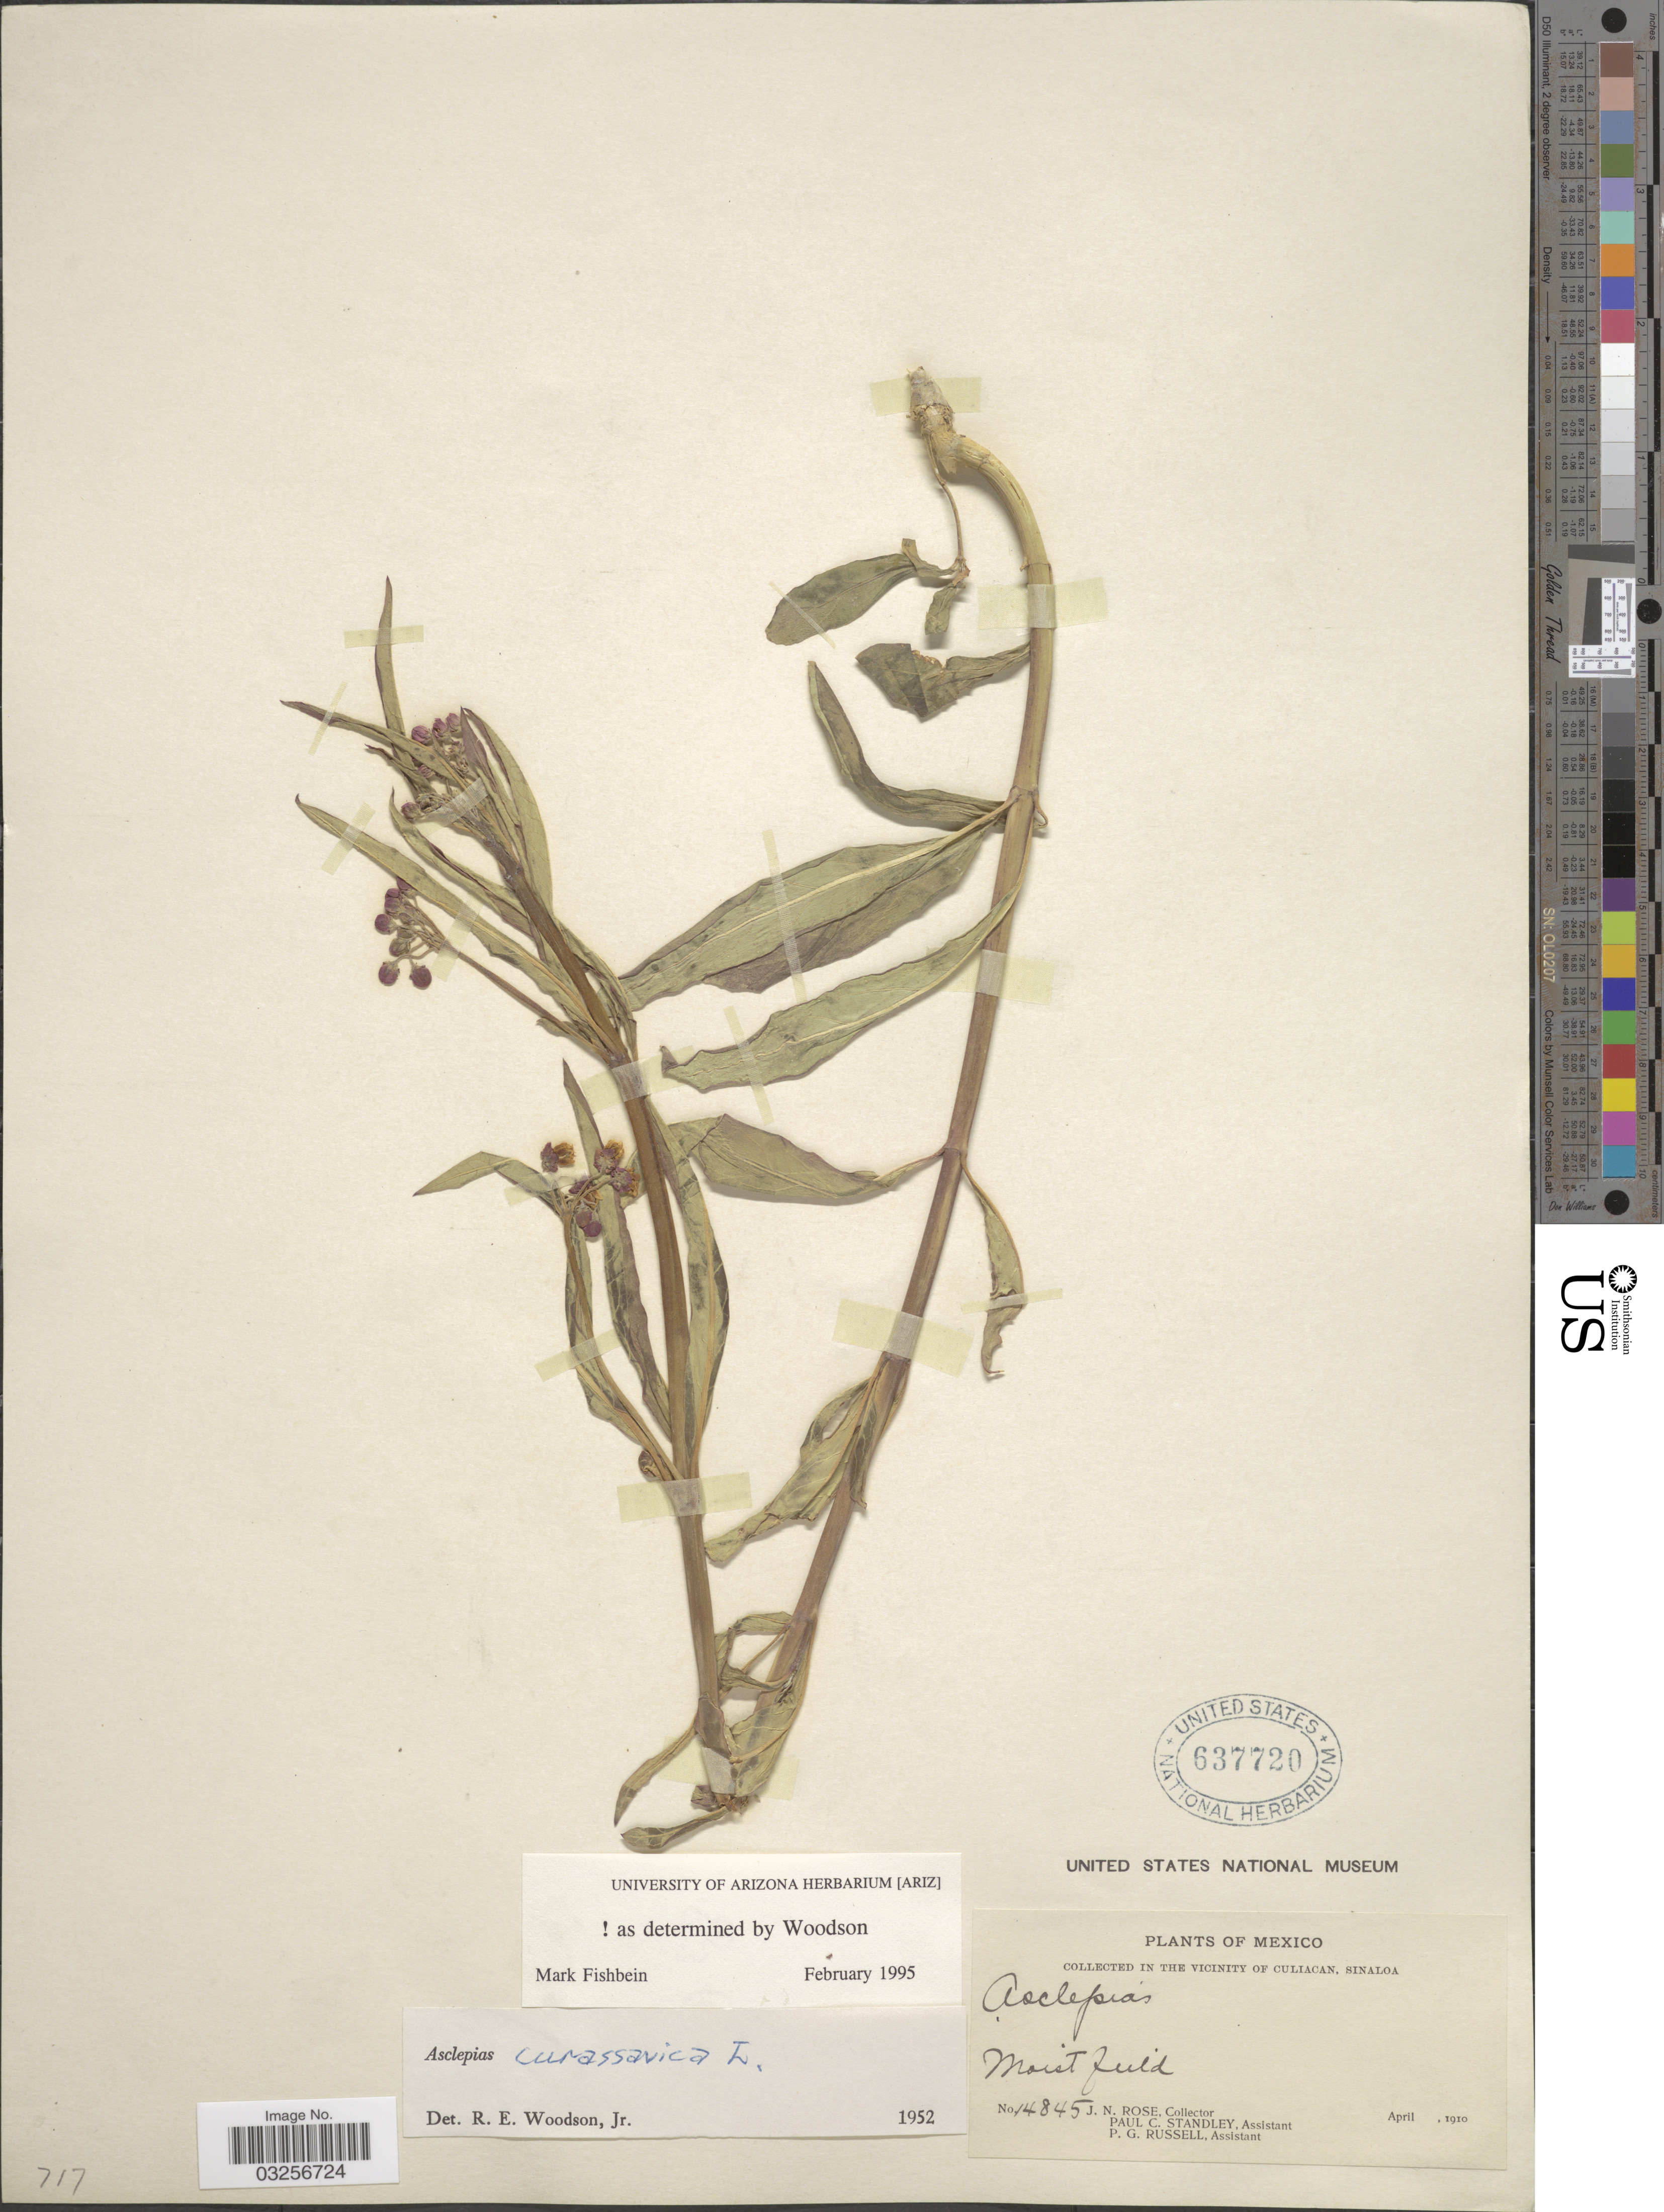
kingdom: Plantae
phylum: Tracheophyta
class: Magnoliopsida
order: Gentianales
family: Apocynaceae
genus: Asclepias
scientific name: Asclepias curassavica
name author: L.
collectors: J. N. Rose, P. C. Standley & P. G. Russell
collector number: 14845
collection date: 1910-04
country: Mexico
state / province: Sinaloa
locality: In the vicinity of Culiacan, Moist field.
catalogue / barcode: US 637720